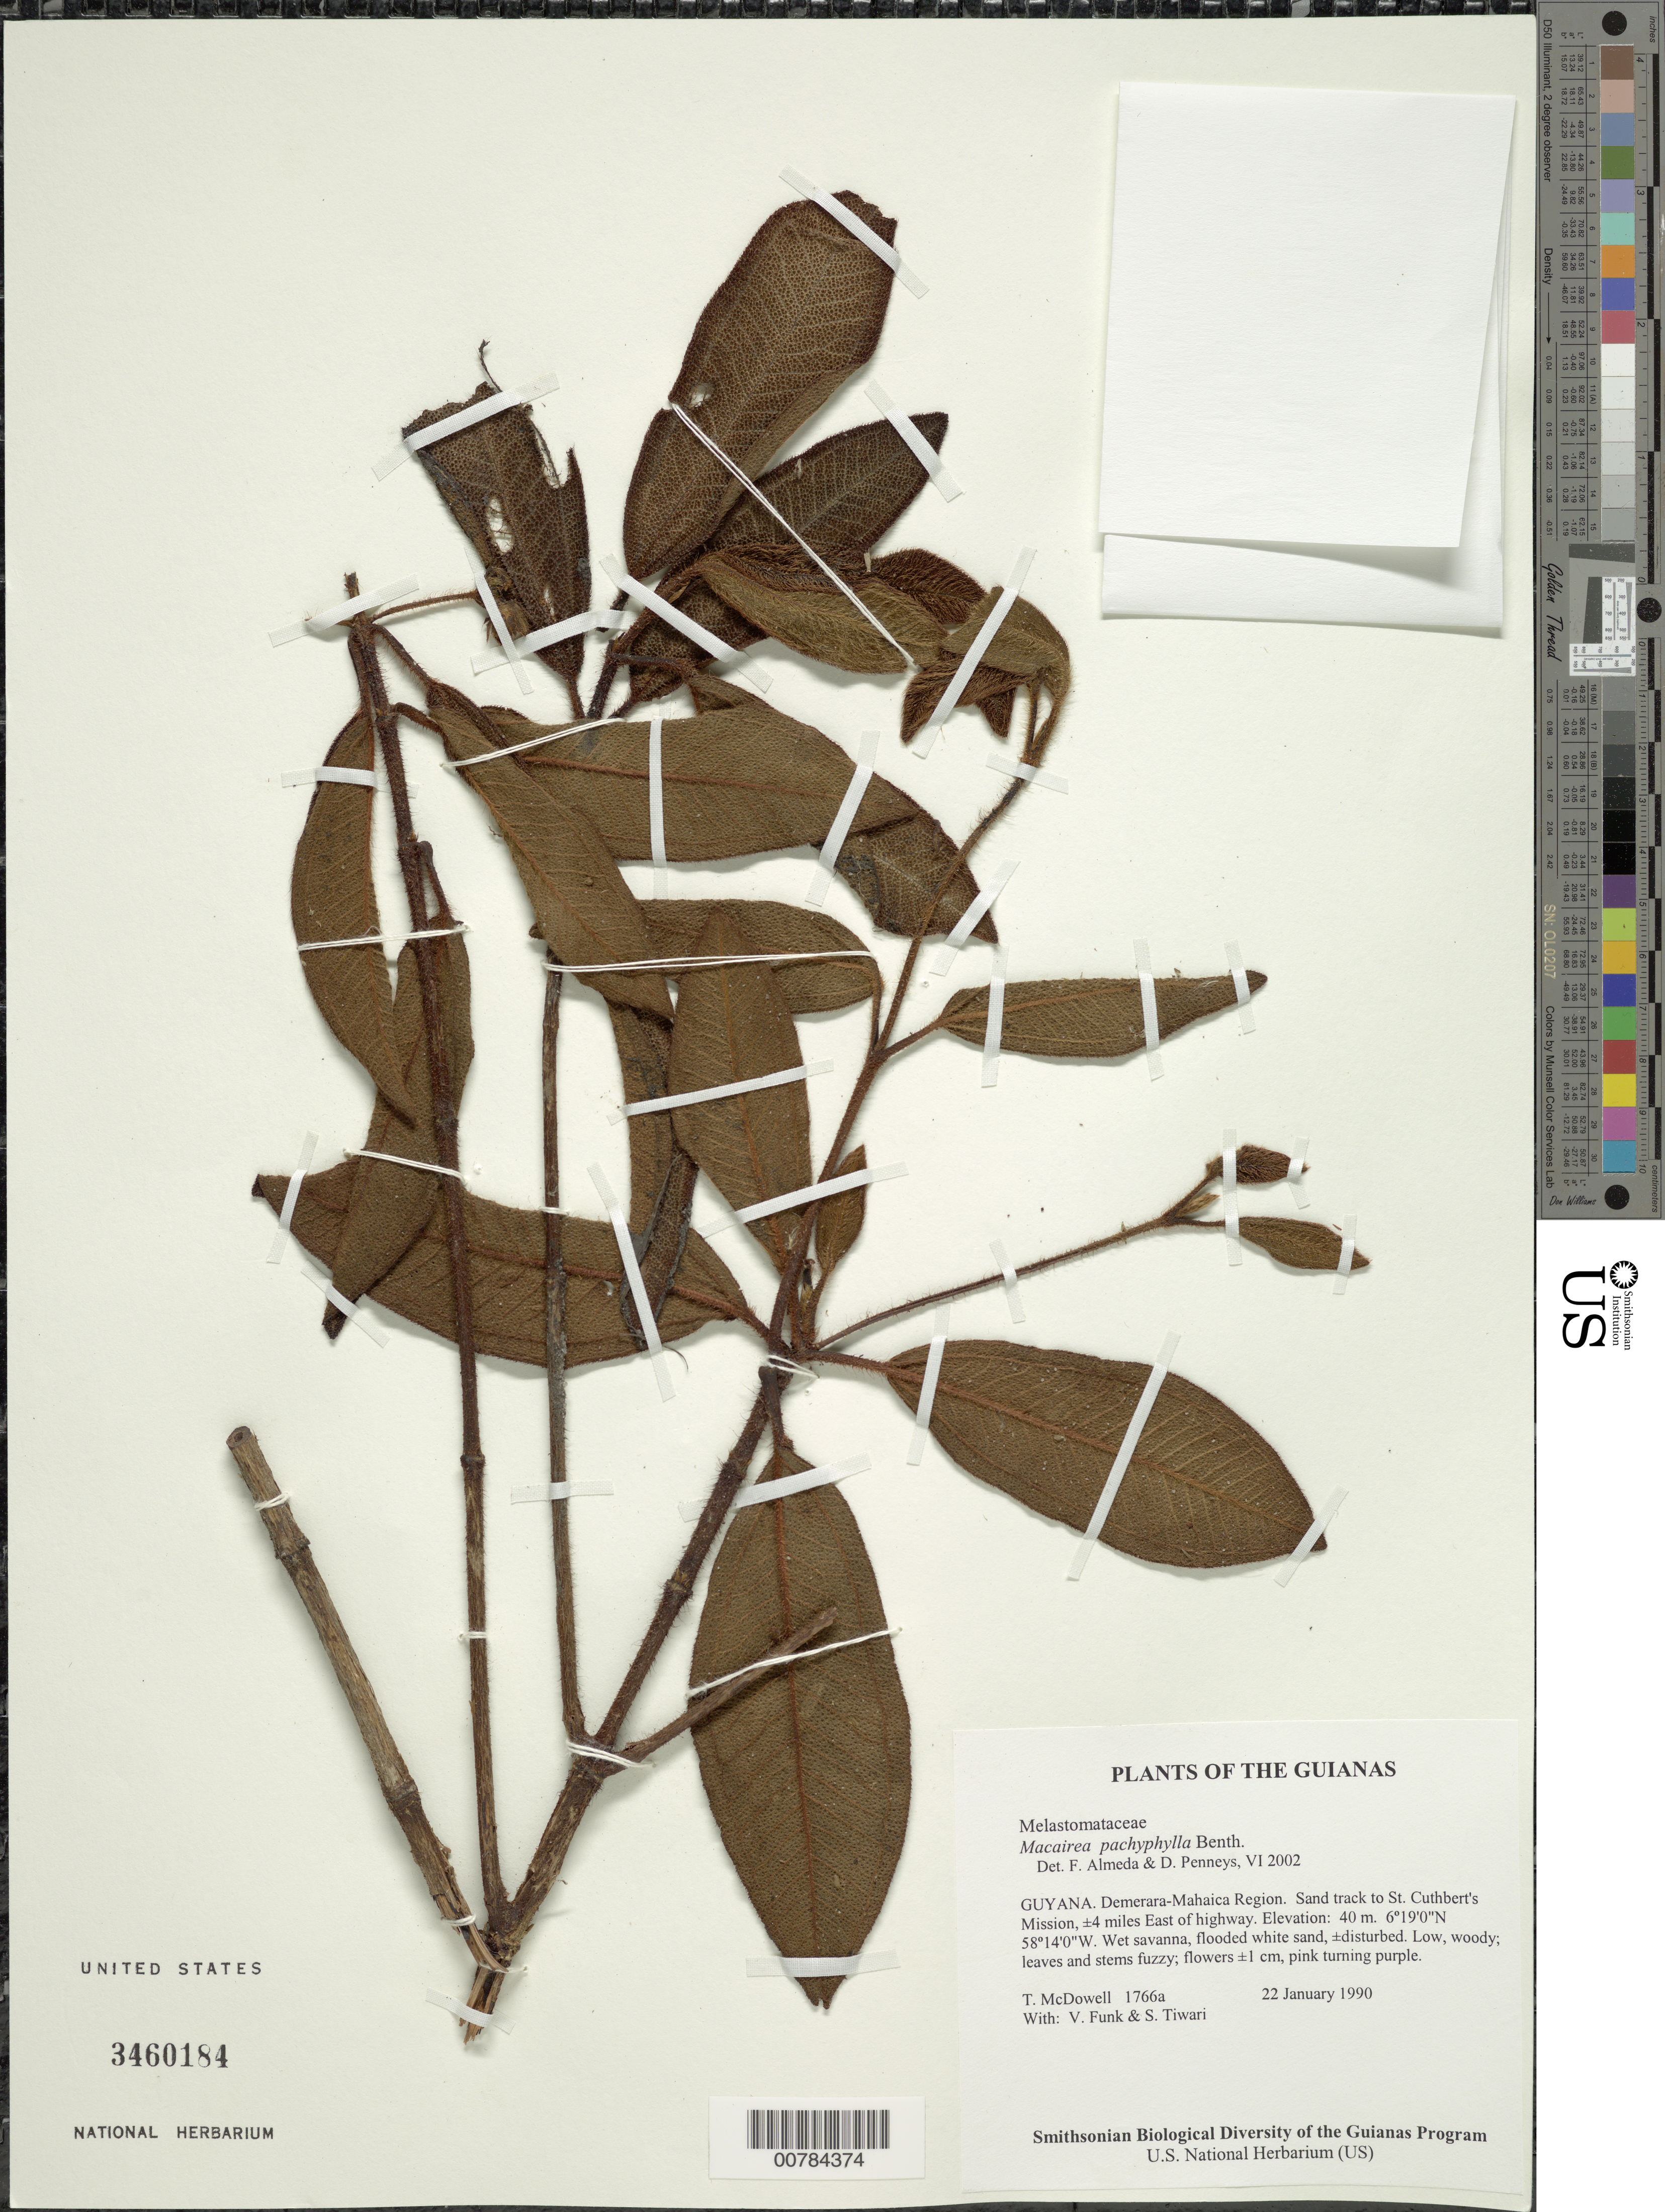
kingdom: Plantae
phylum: Tracheophyta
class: Magnoliopsida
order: Myrtales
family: Melastomataceae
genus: Macairea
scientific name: Macairea pachyphylla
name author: Benth.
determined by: Almeda, F.; Penneys, D. S.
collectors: T. McDowell, V. Funk & S. Tiwari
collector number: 1766 a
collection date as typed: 22 January 1990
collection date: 1990-01-22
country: Guyana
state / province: Demerara-Mahaica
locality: Sand track to St. Cuthbert's Mission, ±4 miles East of highway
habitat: Wet savanna, flooded white sand, ±disturbed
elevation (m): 40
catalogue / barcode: US 3460184